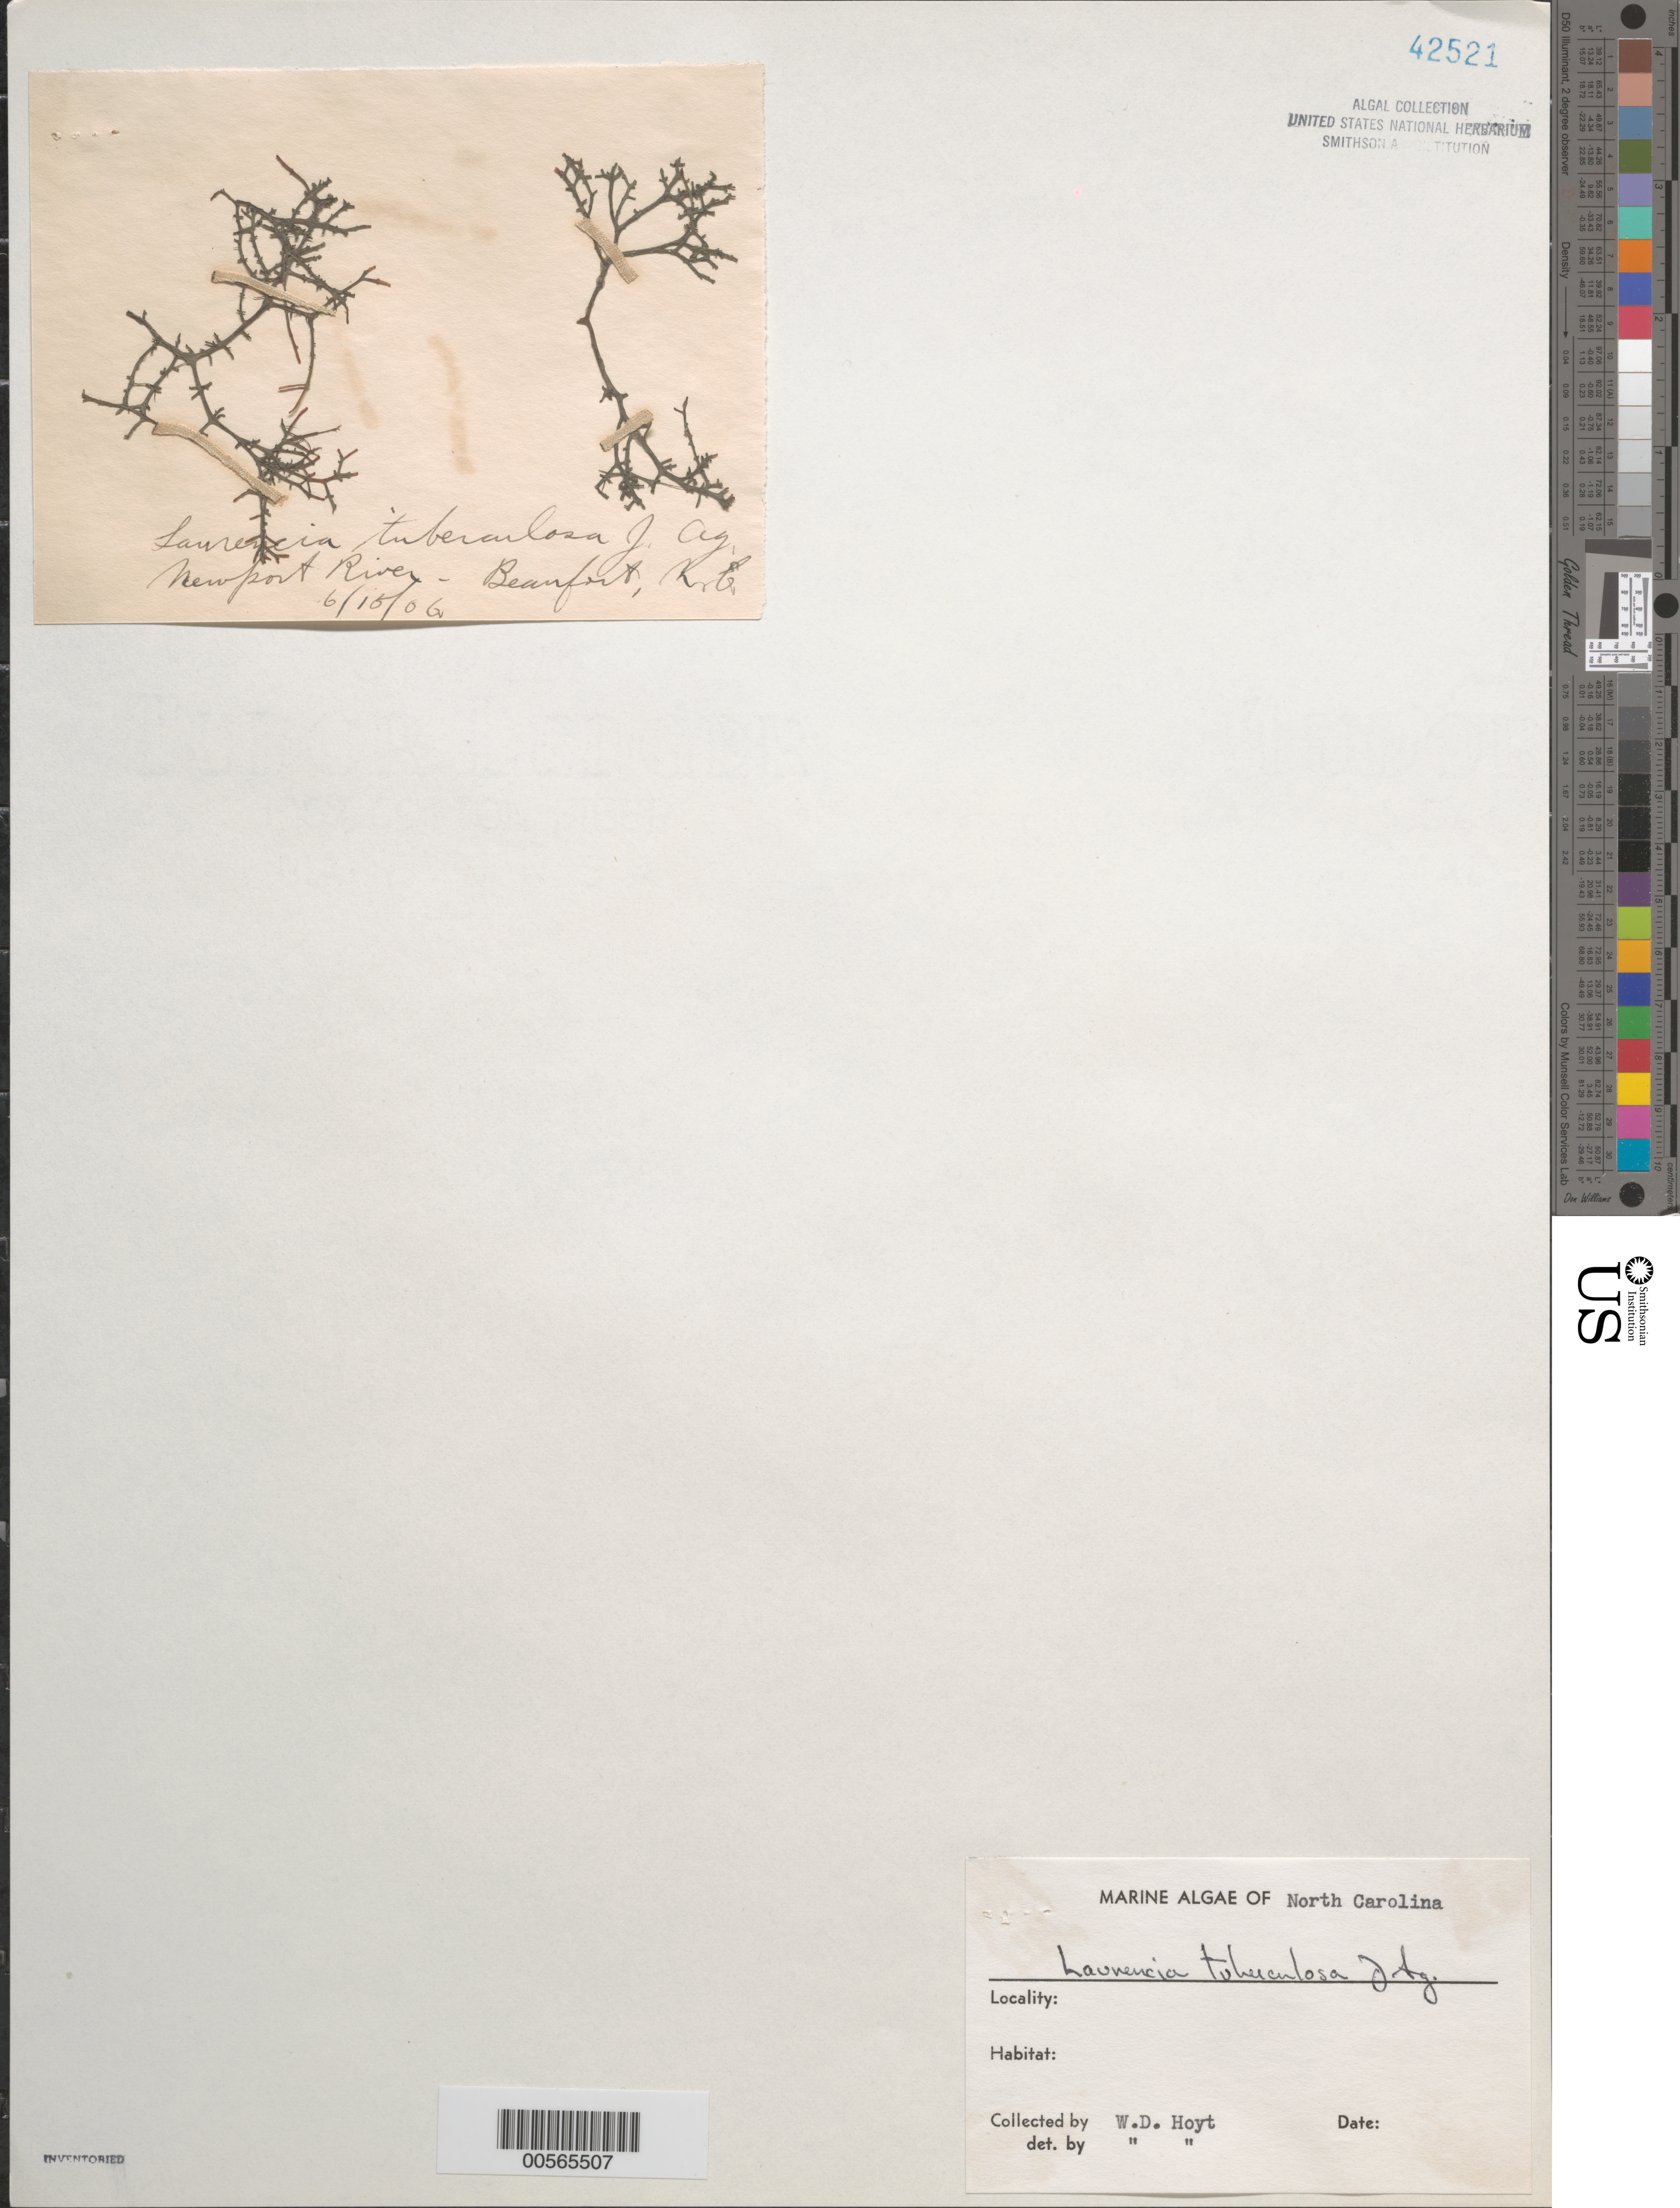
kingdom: Plantae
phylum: Rhodophyta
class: Florideophyceae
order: Ceramiales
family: Rhodomelaceae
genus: Laurencia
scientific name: Laurencia tuberculosa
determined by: Hoyt, W. D.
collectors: W. D. Hoyt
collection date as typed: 15 Jun 1906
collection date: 1906-06-15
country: United States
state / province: North Carolina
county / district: Carteret County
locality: Beaufort, Newport River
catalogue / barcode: US 42521